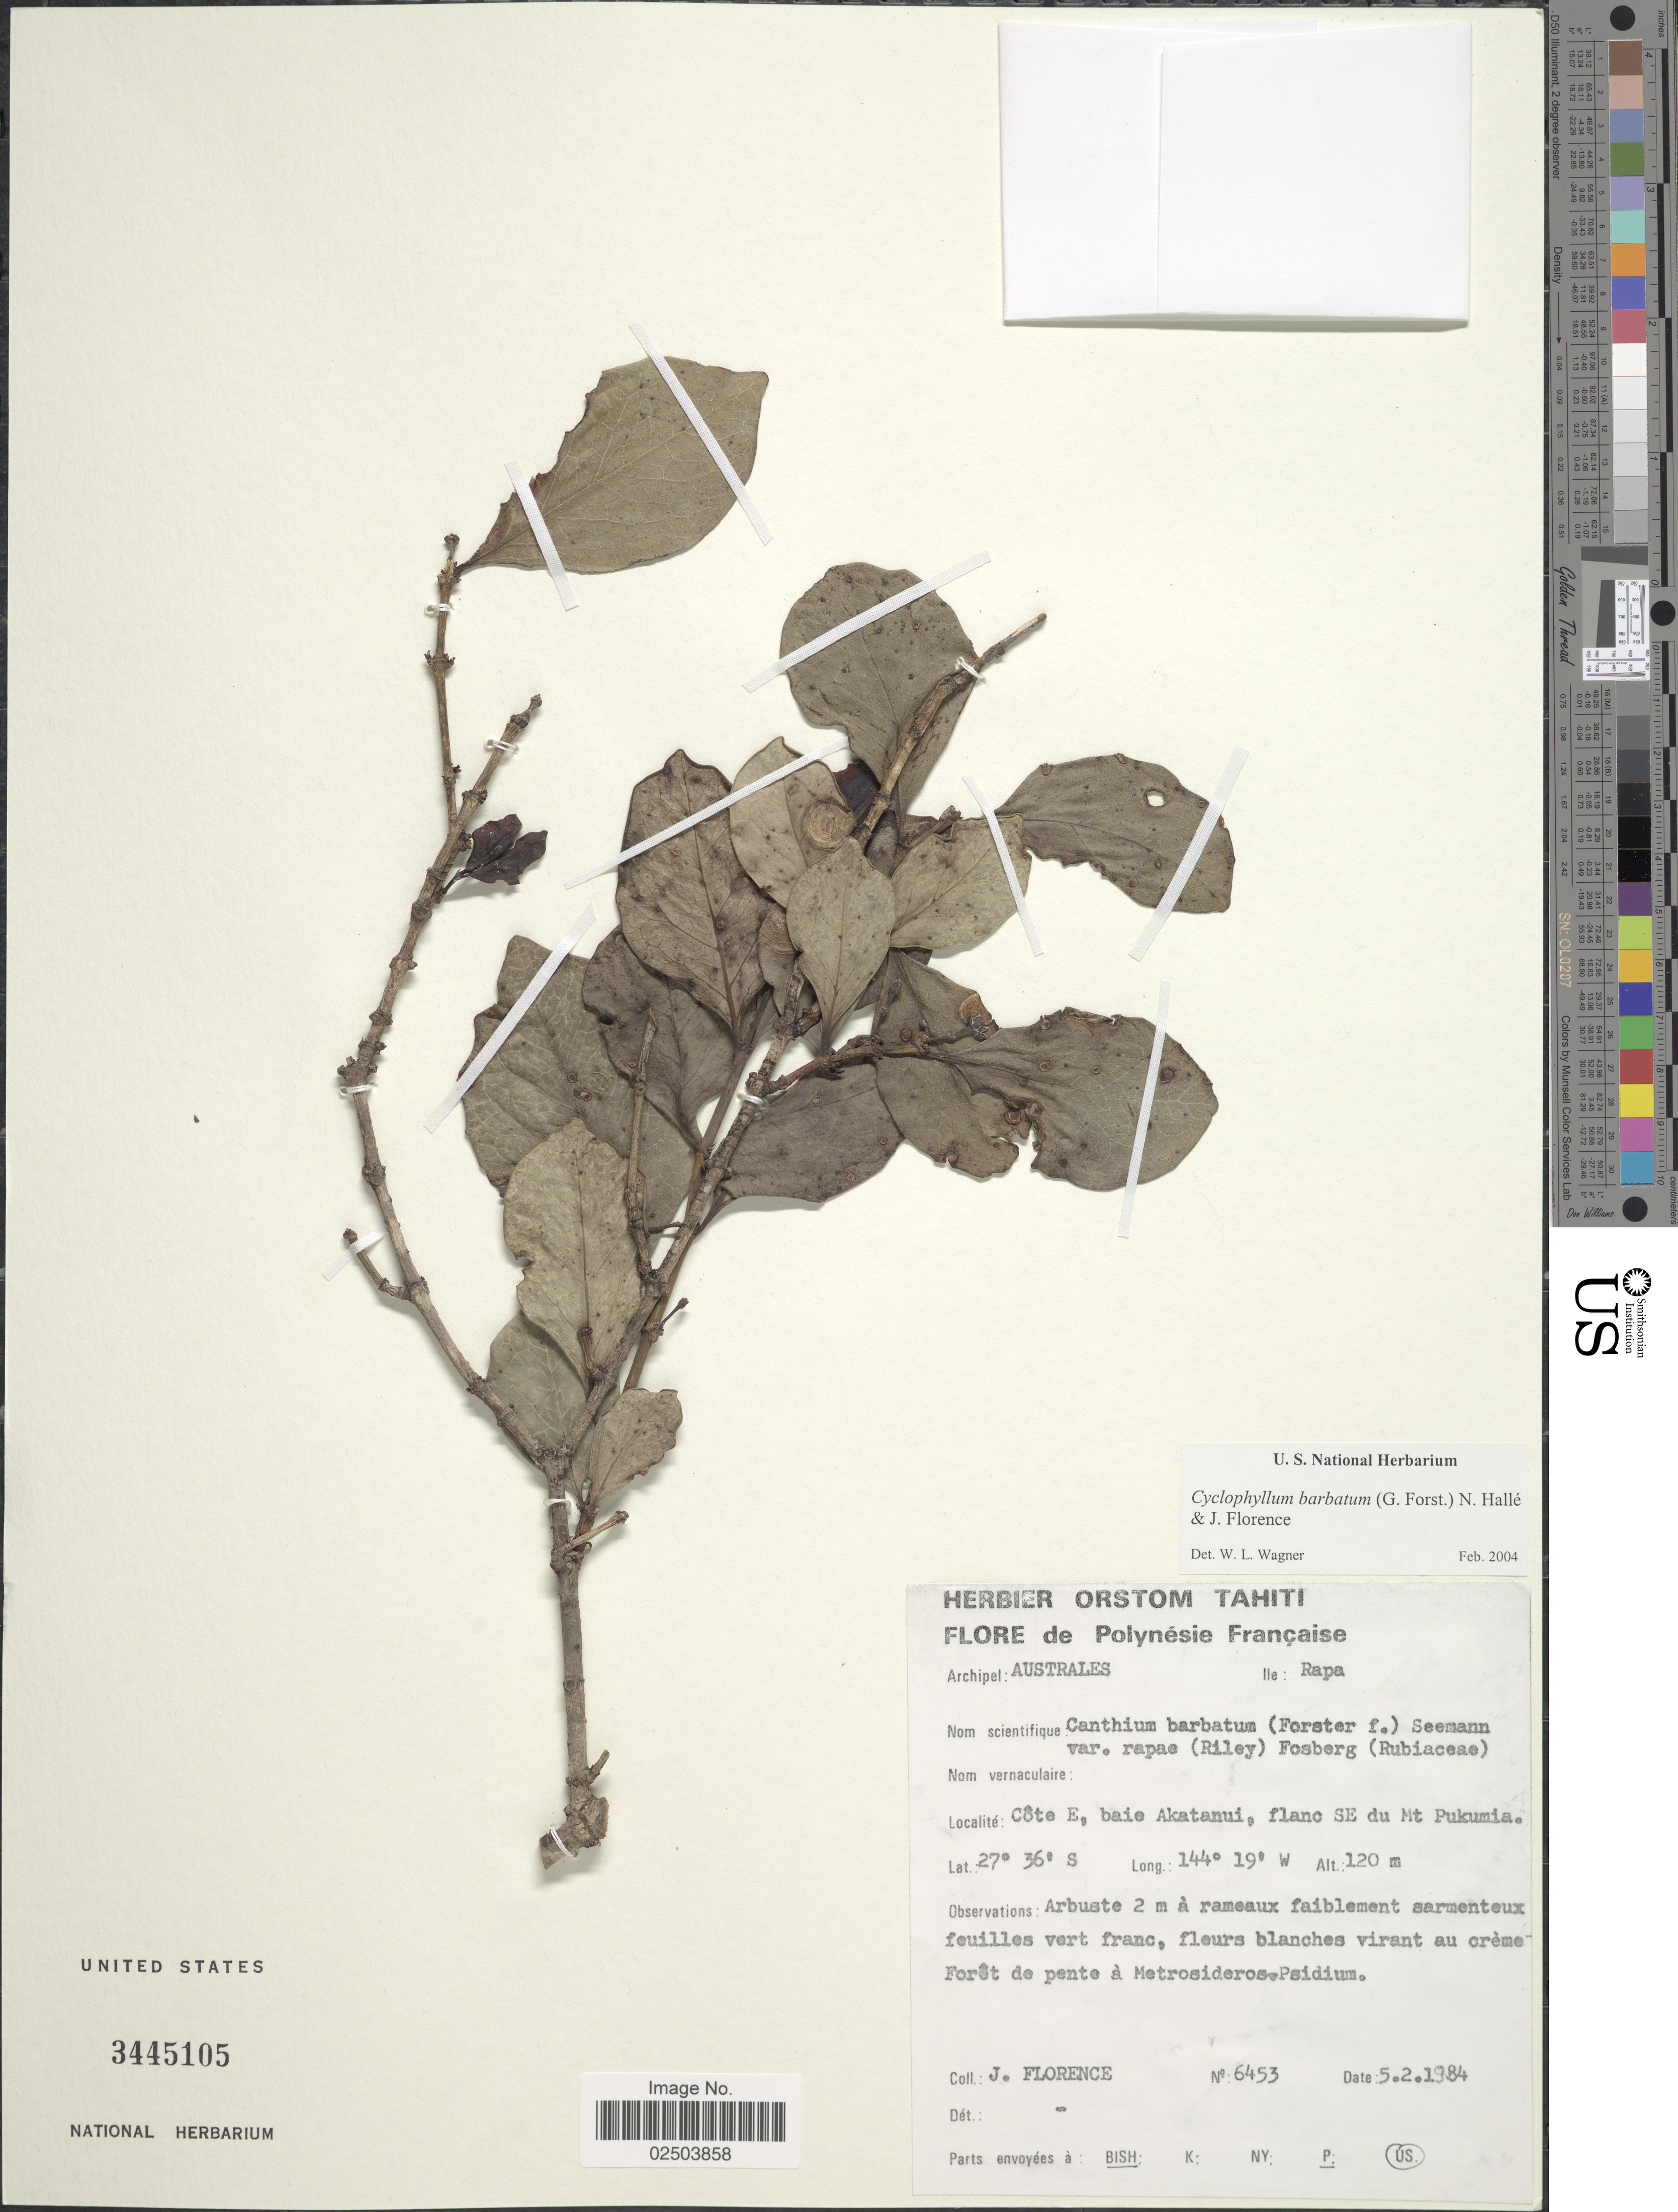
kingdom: Plantae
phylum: Tracheophyta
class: Magnoliopsida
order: Gentianales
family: Rubiaceae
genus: Cyclophyllum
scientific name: Cyclophyllum barbatum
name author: (G. Forst.) N. Hallé & J. Florence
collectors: J. Florence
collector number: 6453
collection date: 1984-02-05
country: French Polynesia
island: Rapa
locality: Archipel: Australes, Ile: Rapa. Cote E, baie Akatanui, flanc SE du Mt. Pukumia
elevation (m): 120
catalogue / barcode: US 3445105